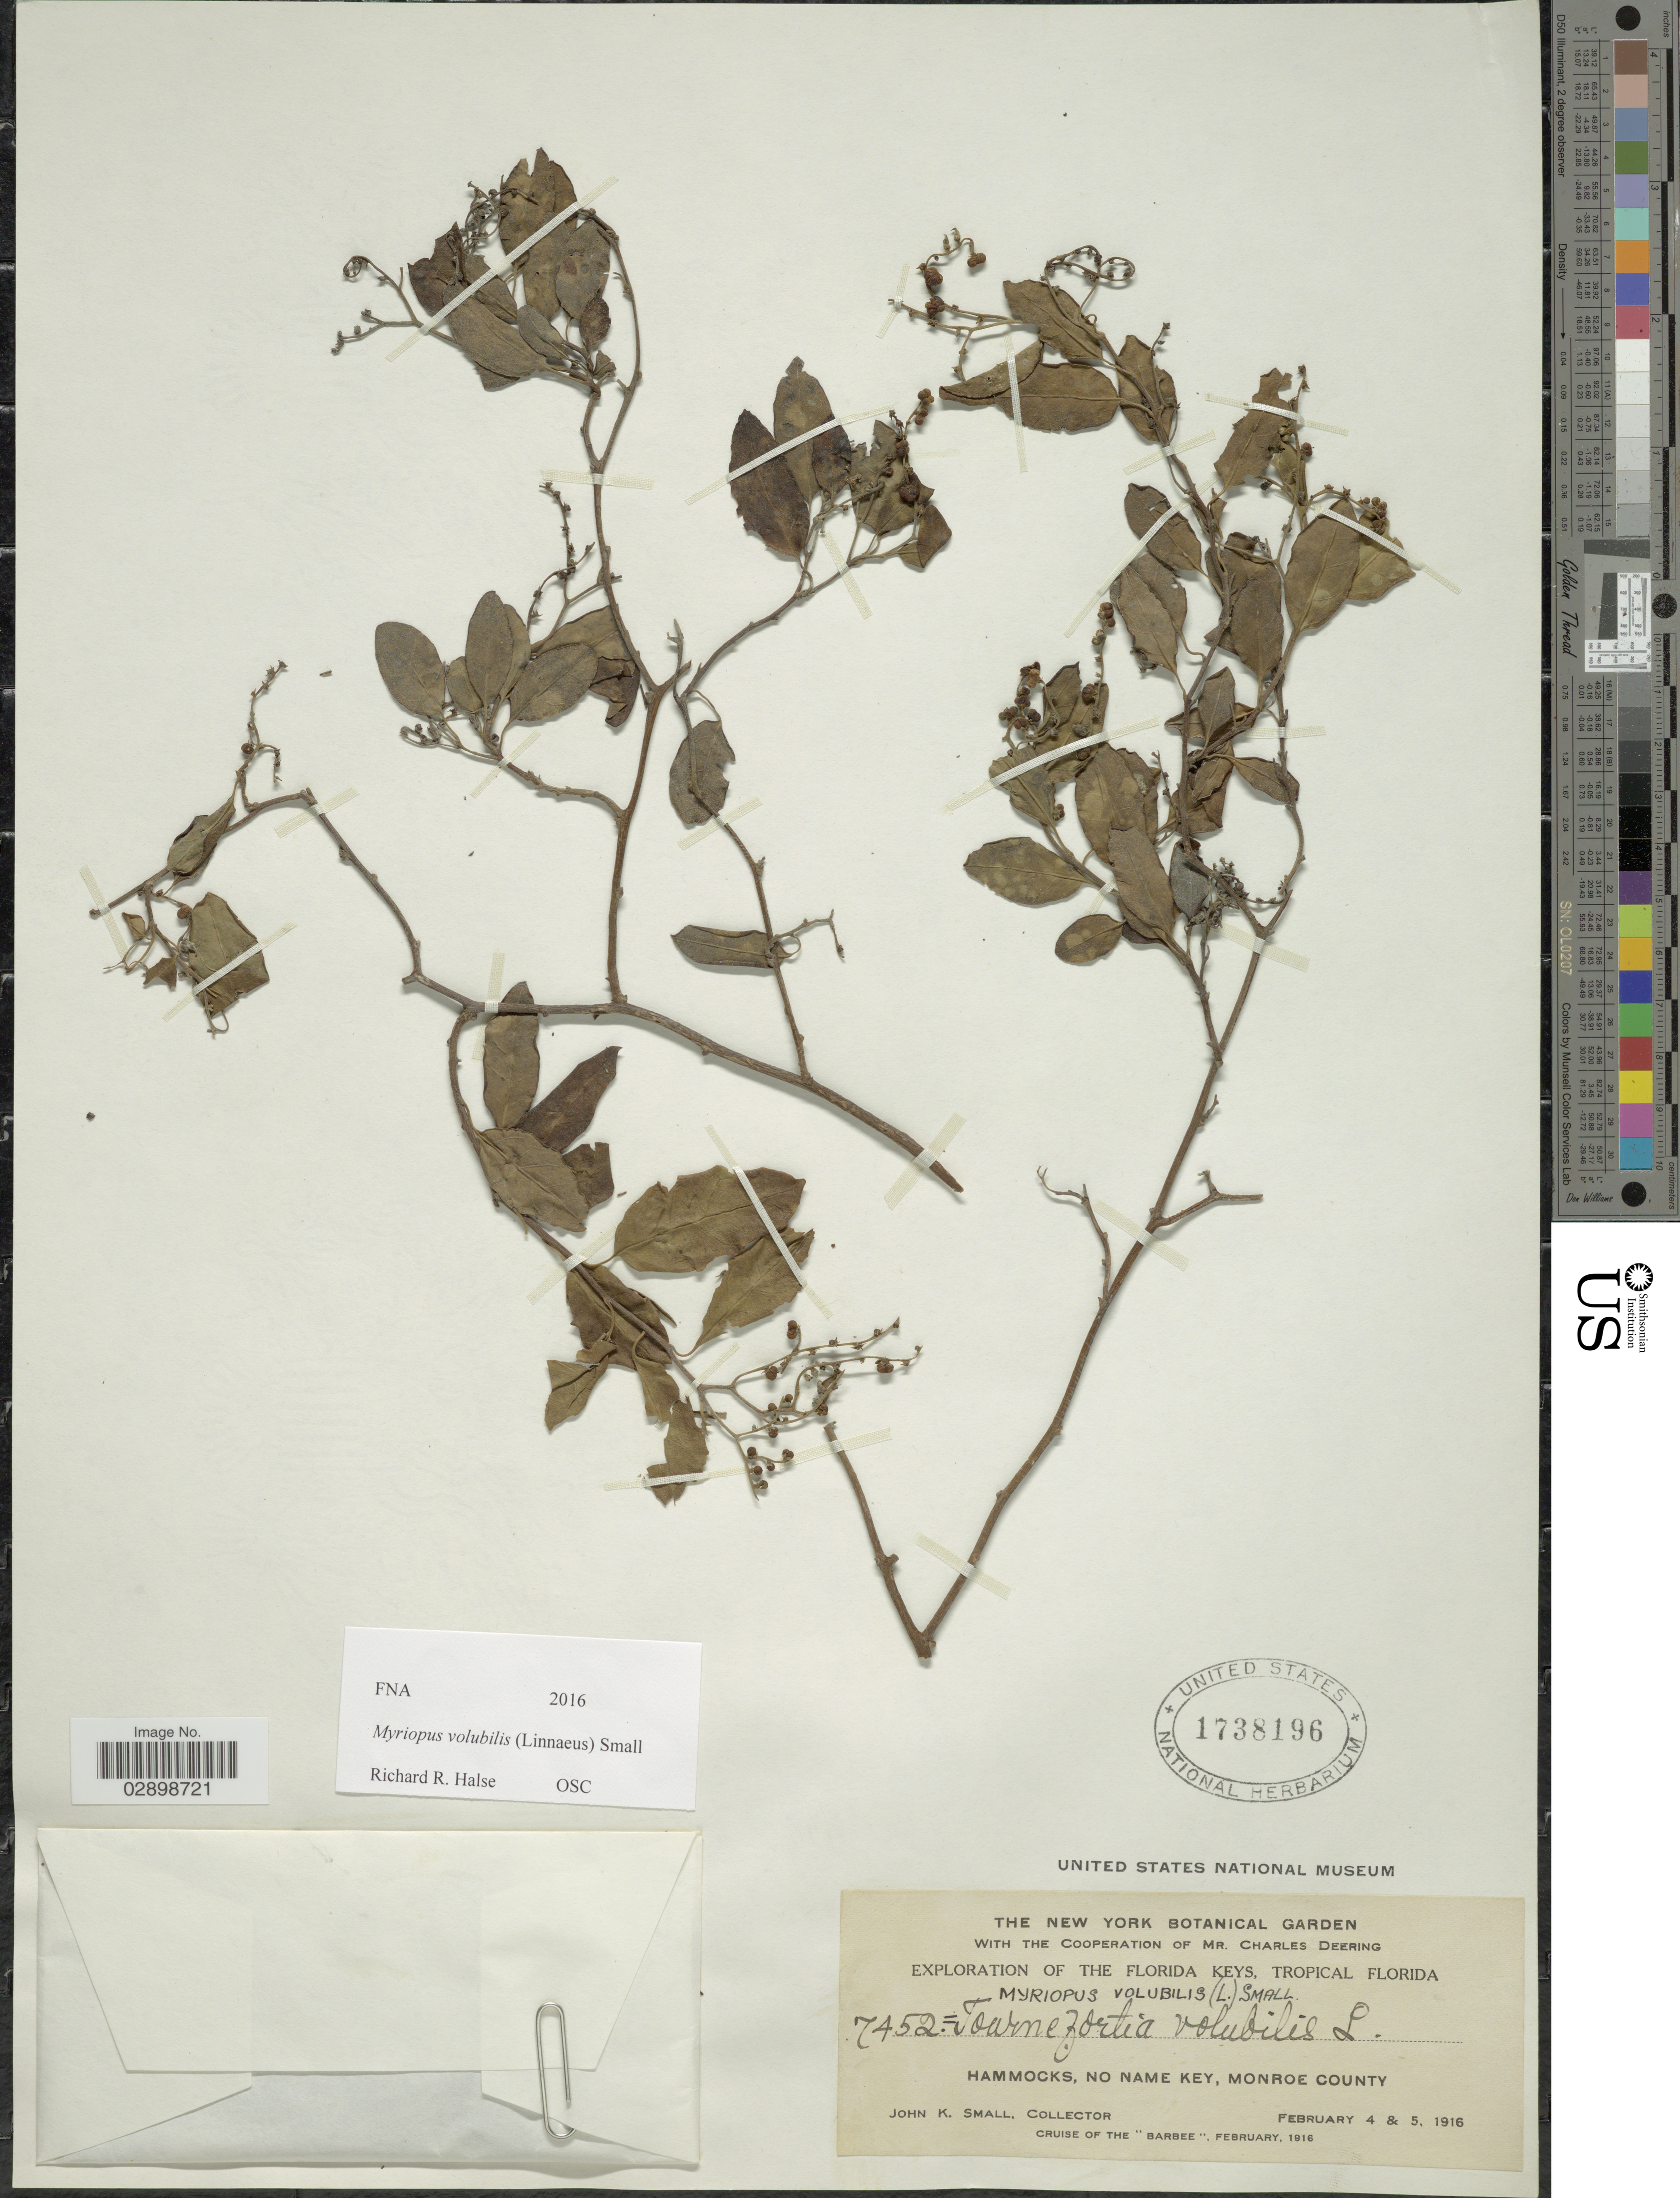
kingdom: Plantae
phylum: Tracheophyta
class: Magnoliopsida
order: Boraginales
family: Heliotropiaceae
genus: Myriopus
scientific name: Myriopus volubilis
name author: (L.) Small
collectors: J. K. Small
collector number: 7452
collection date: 1916-02-04/1916-02-05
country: United States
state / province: Florida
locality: Florida Keys, Tropical Florida. Hammocks, No Name Key, Monroe County.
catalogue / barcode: US 1738196